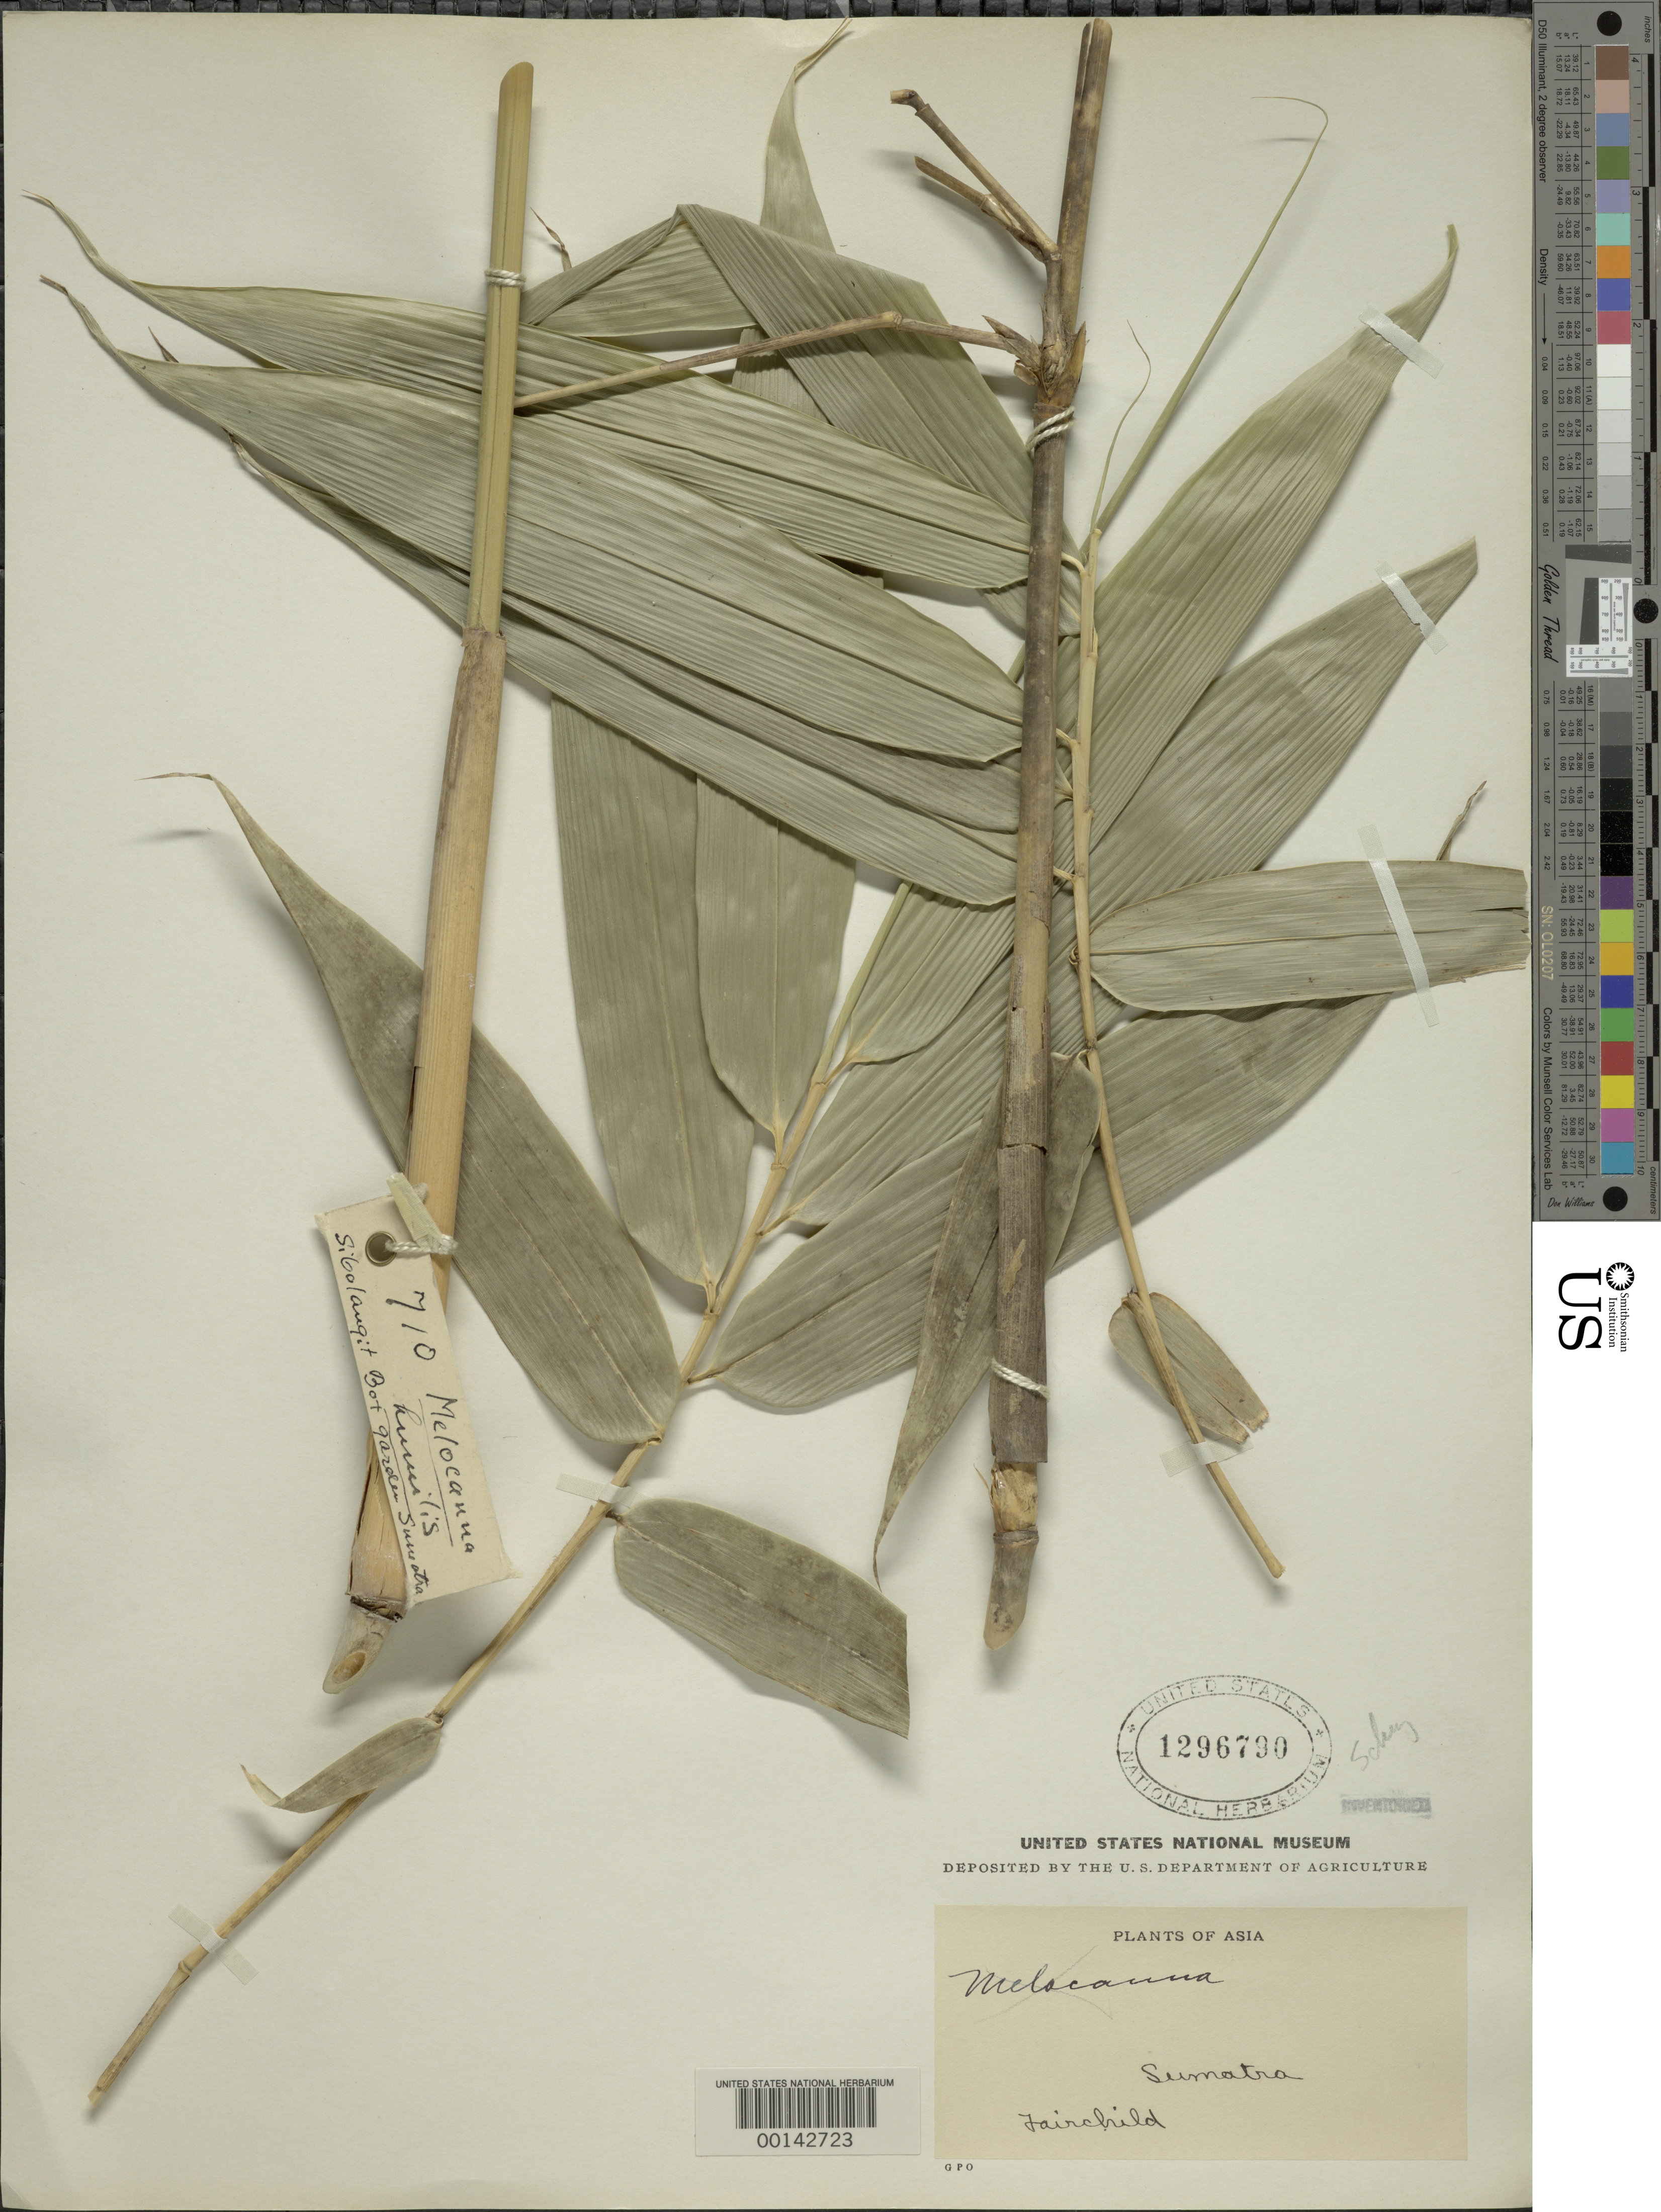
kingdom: Plantae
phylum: Tracheophyta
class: Liliopsida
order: Poales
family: Poaceae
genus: Schizostachyum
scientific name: Schizostachyum sp.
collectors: -. Fairchild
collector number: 710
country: Indonesia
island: Sumatra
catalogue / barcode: US 1296790